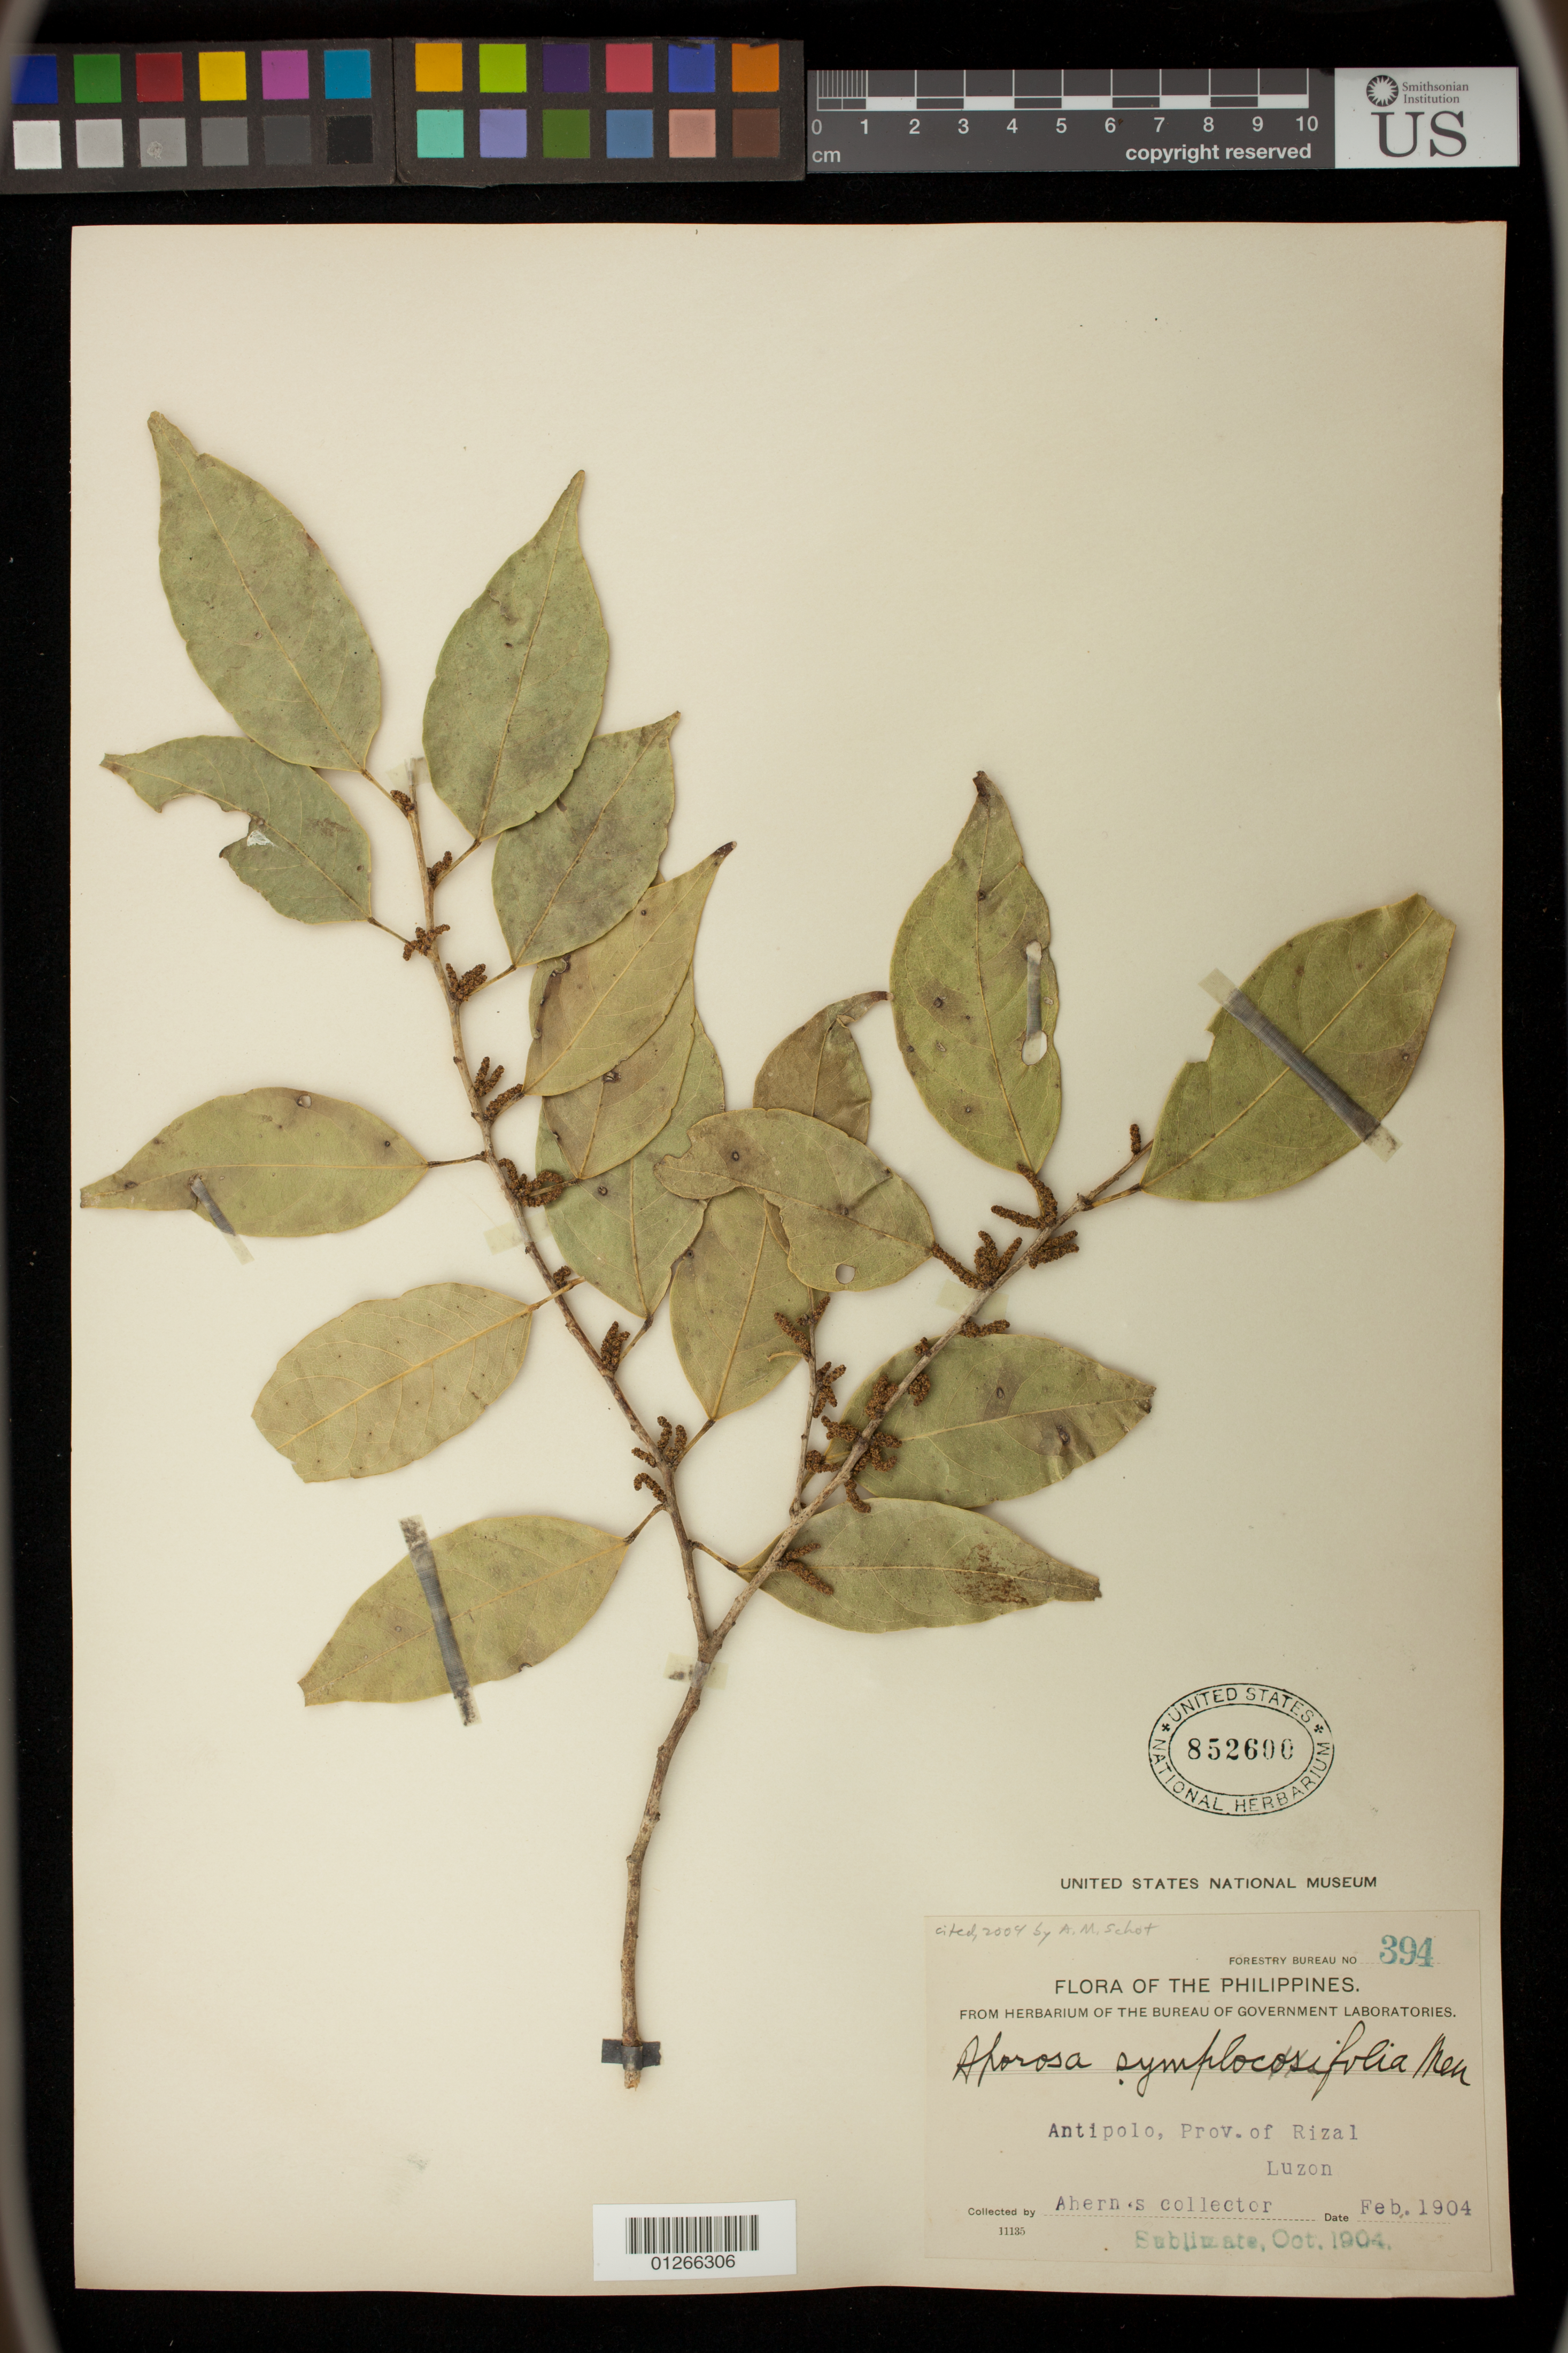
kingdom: Plantae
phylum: Tracheophyta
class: Magnoliopsida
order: Malpighiales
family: Phyllanthaceae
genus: Aporosa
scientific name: Aporosa symplocifolia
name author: Merr.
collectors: Ahern's collector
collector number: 394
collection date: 1904-02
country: Philippines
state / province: Calabarzon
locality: Antipolo, Prov. of Rizal, Luzon